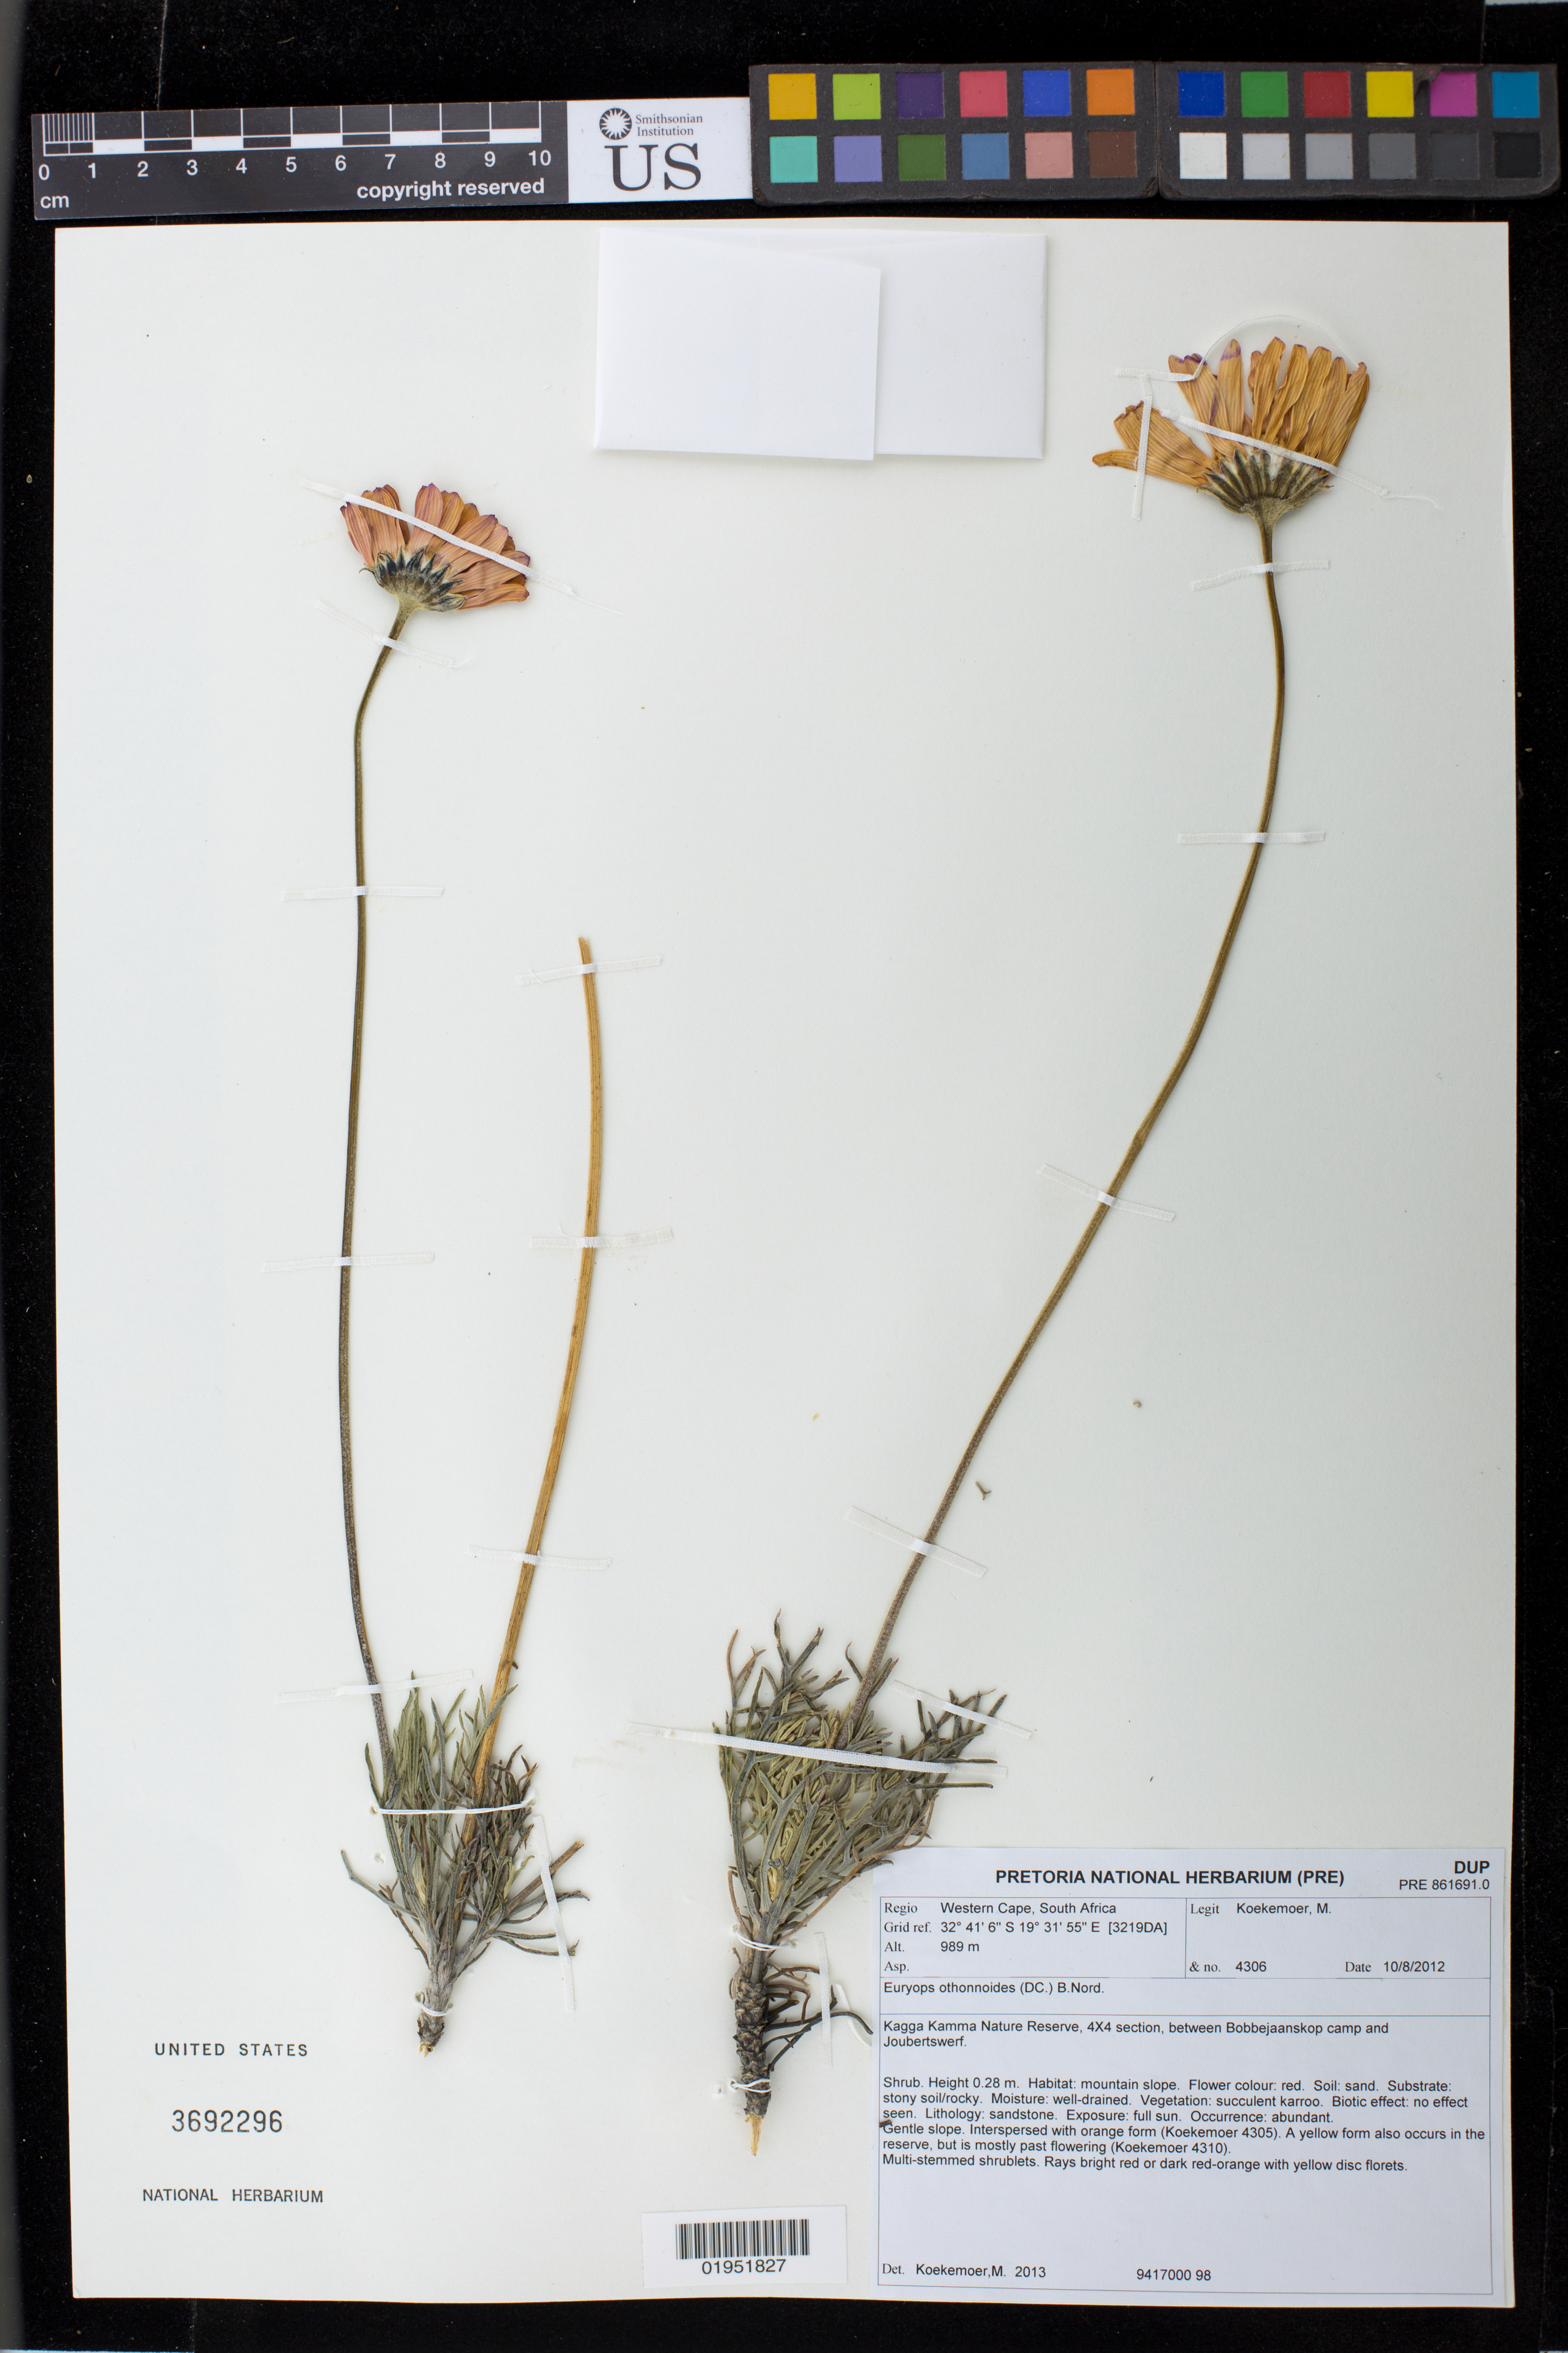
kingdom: Plantae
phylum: Tracheophyta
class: Magnoliopsida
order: Asterales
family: Asteraceae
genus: Euryops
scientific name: Euryops othonnoides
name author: (DC.) B. Nord.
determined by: Koekemoer, M.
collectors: M. Koekemoer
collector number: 4306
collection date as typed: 10 Aug 2012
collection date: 2012-08-10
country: South Africa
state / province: Western Cape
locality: Kagga Kamma Nature Reserve, 4x4 section, between Bobbejaanskop camp and Joubertswerf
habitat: Stony sandy soil; full sun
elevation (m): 989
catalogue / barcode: US 3692296